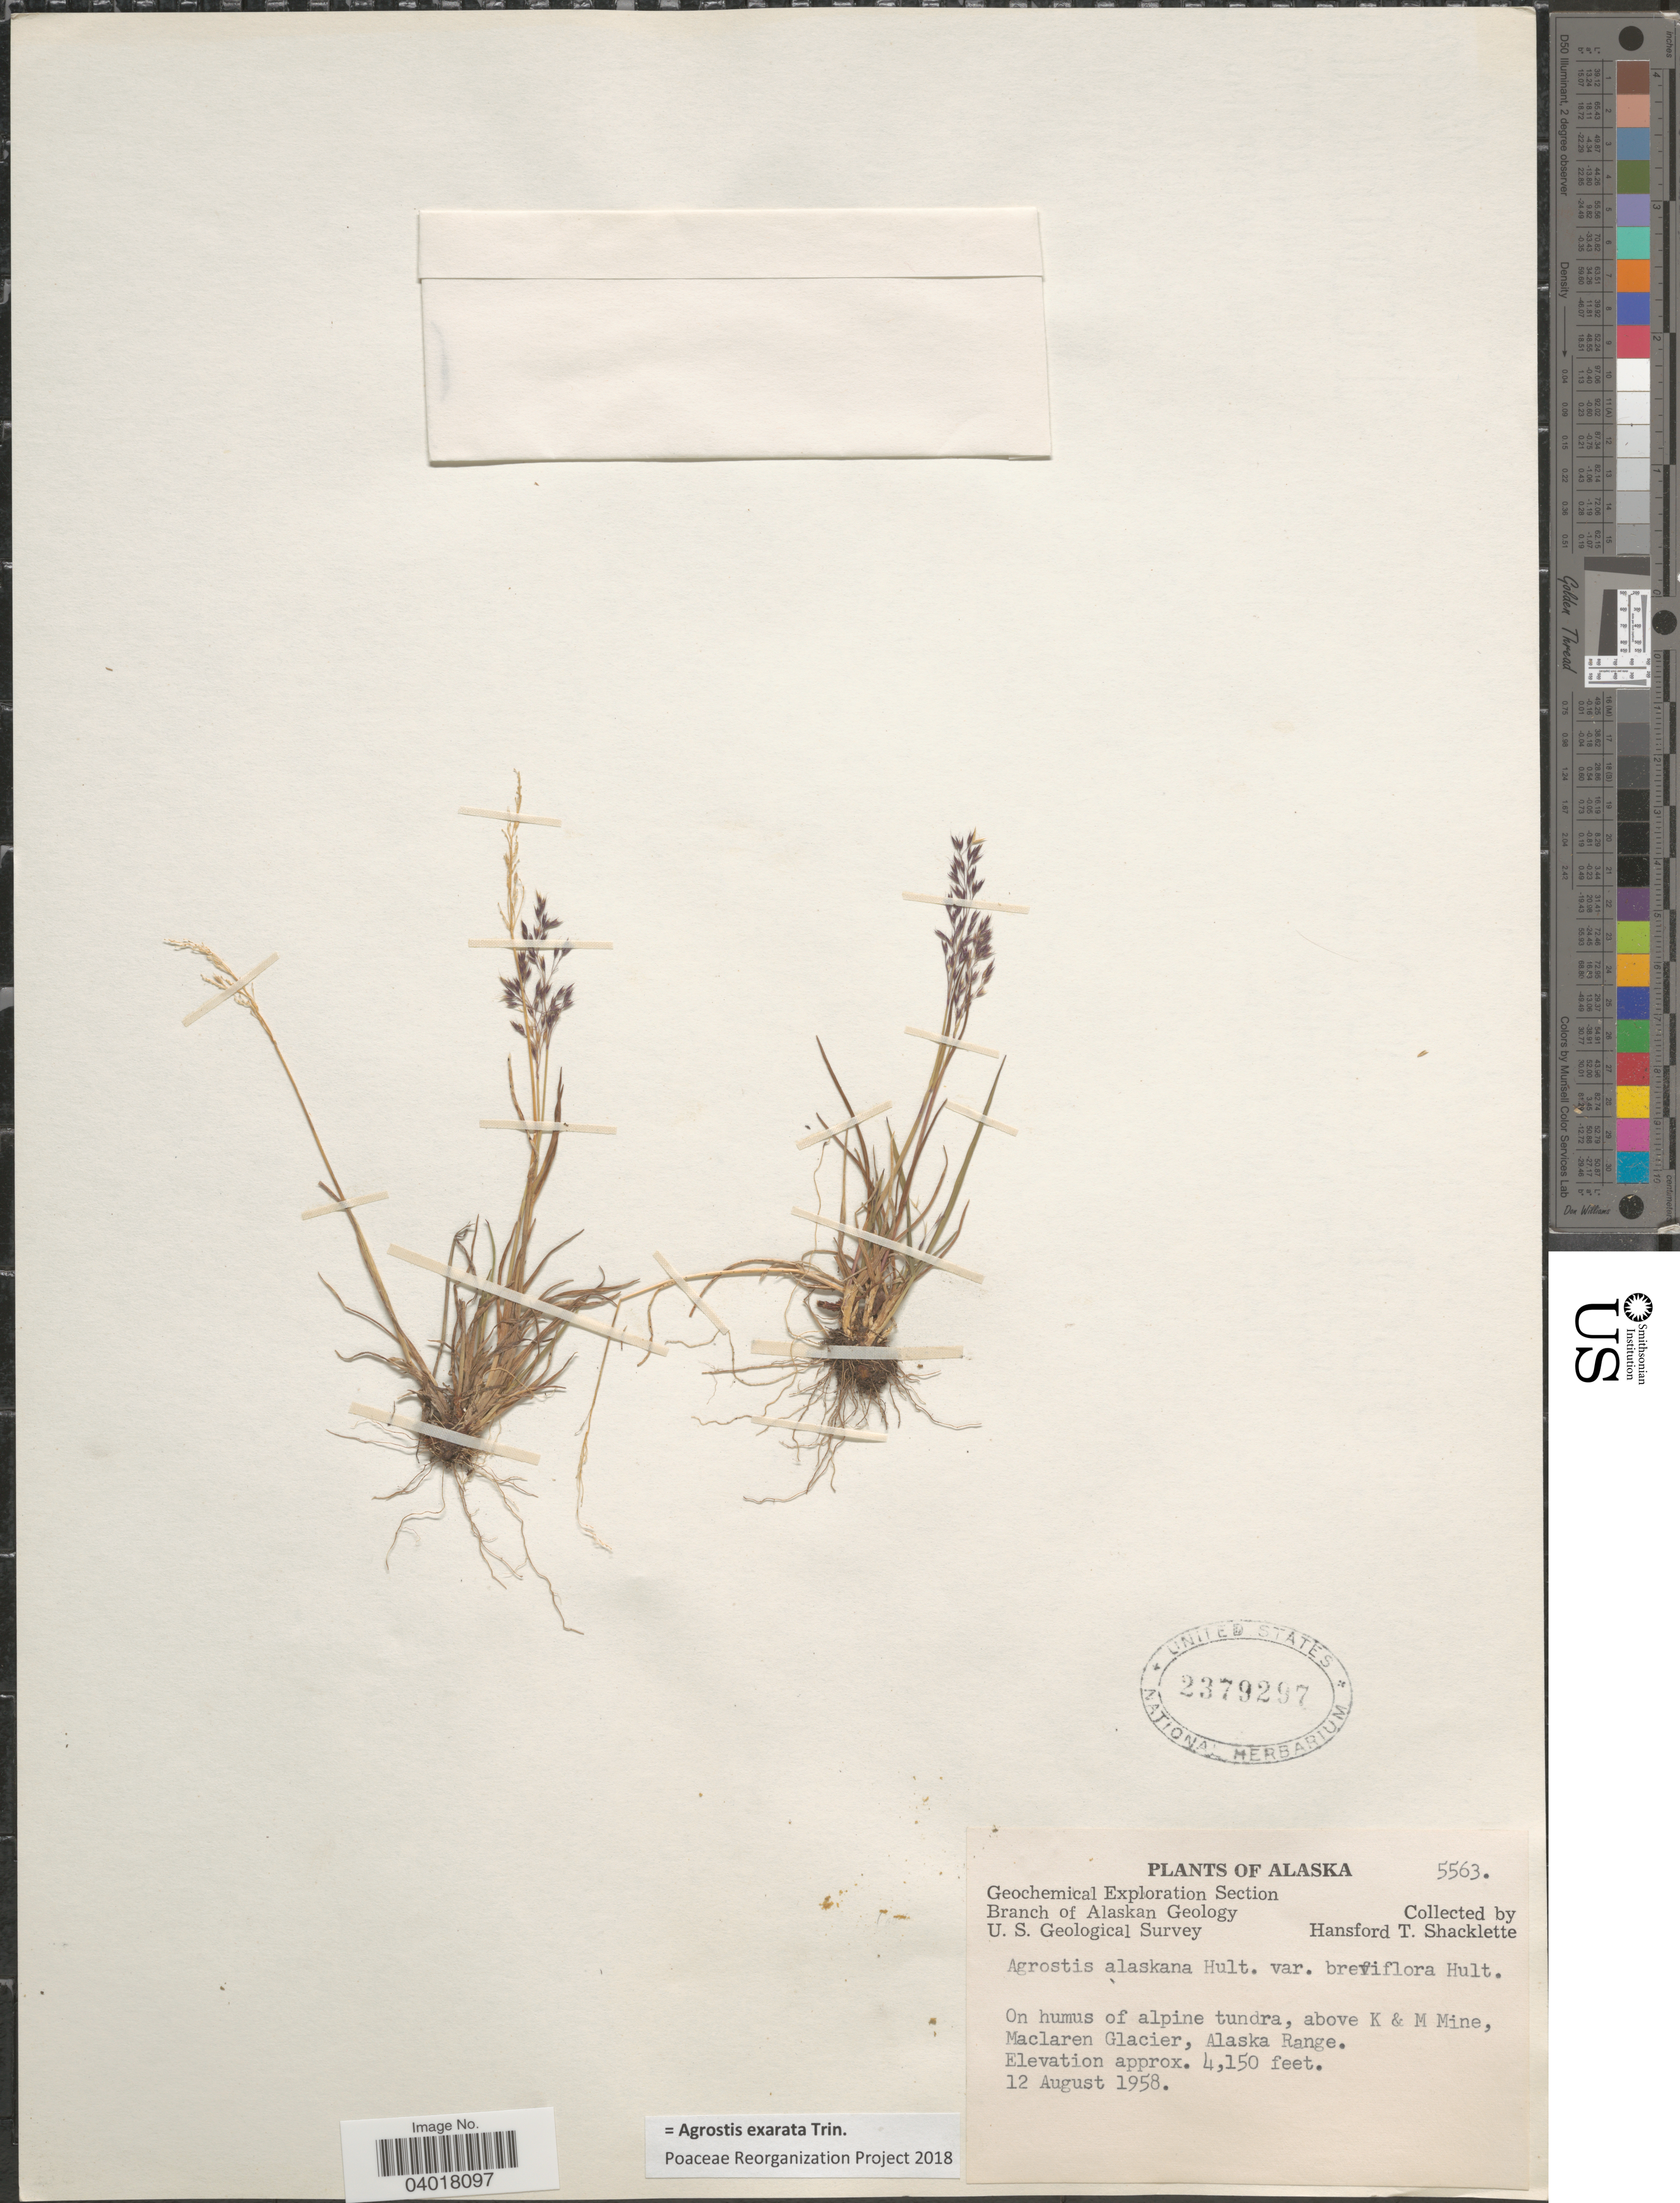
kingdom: Plantae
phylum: Tracheophyta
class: Liliopsida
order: Poales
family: Poaceae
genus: Agrostis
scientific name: Agrostis exarata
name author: Trin.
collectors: H. Shacklette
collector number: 5563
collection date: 1958-08-12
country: United States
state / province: Alaska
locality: On humus of alpine tundra, above K & M Mine, Maclaren Glacier, Alaska Range.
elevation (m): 1265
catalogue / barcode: US 2379297